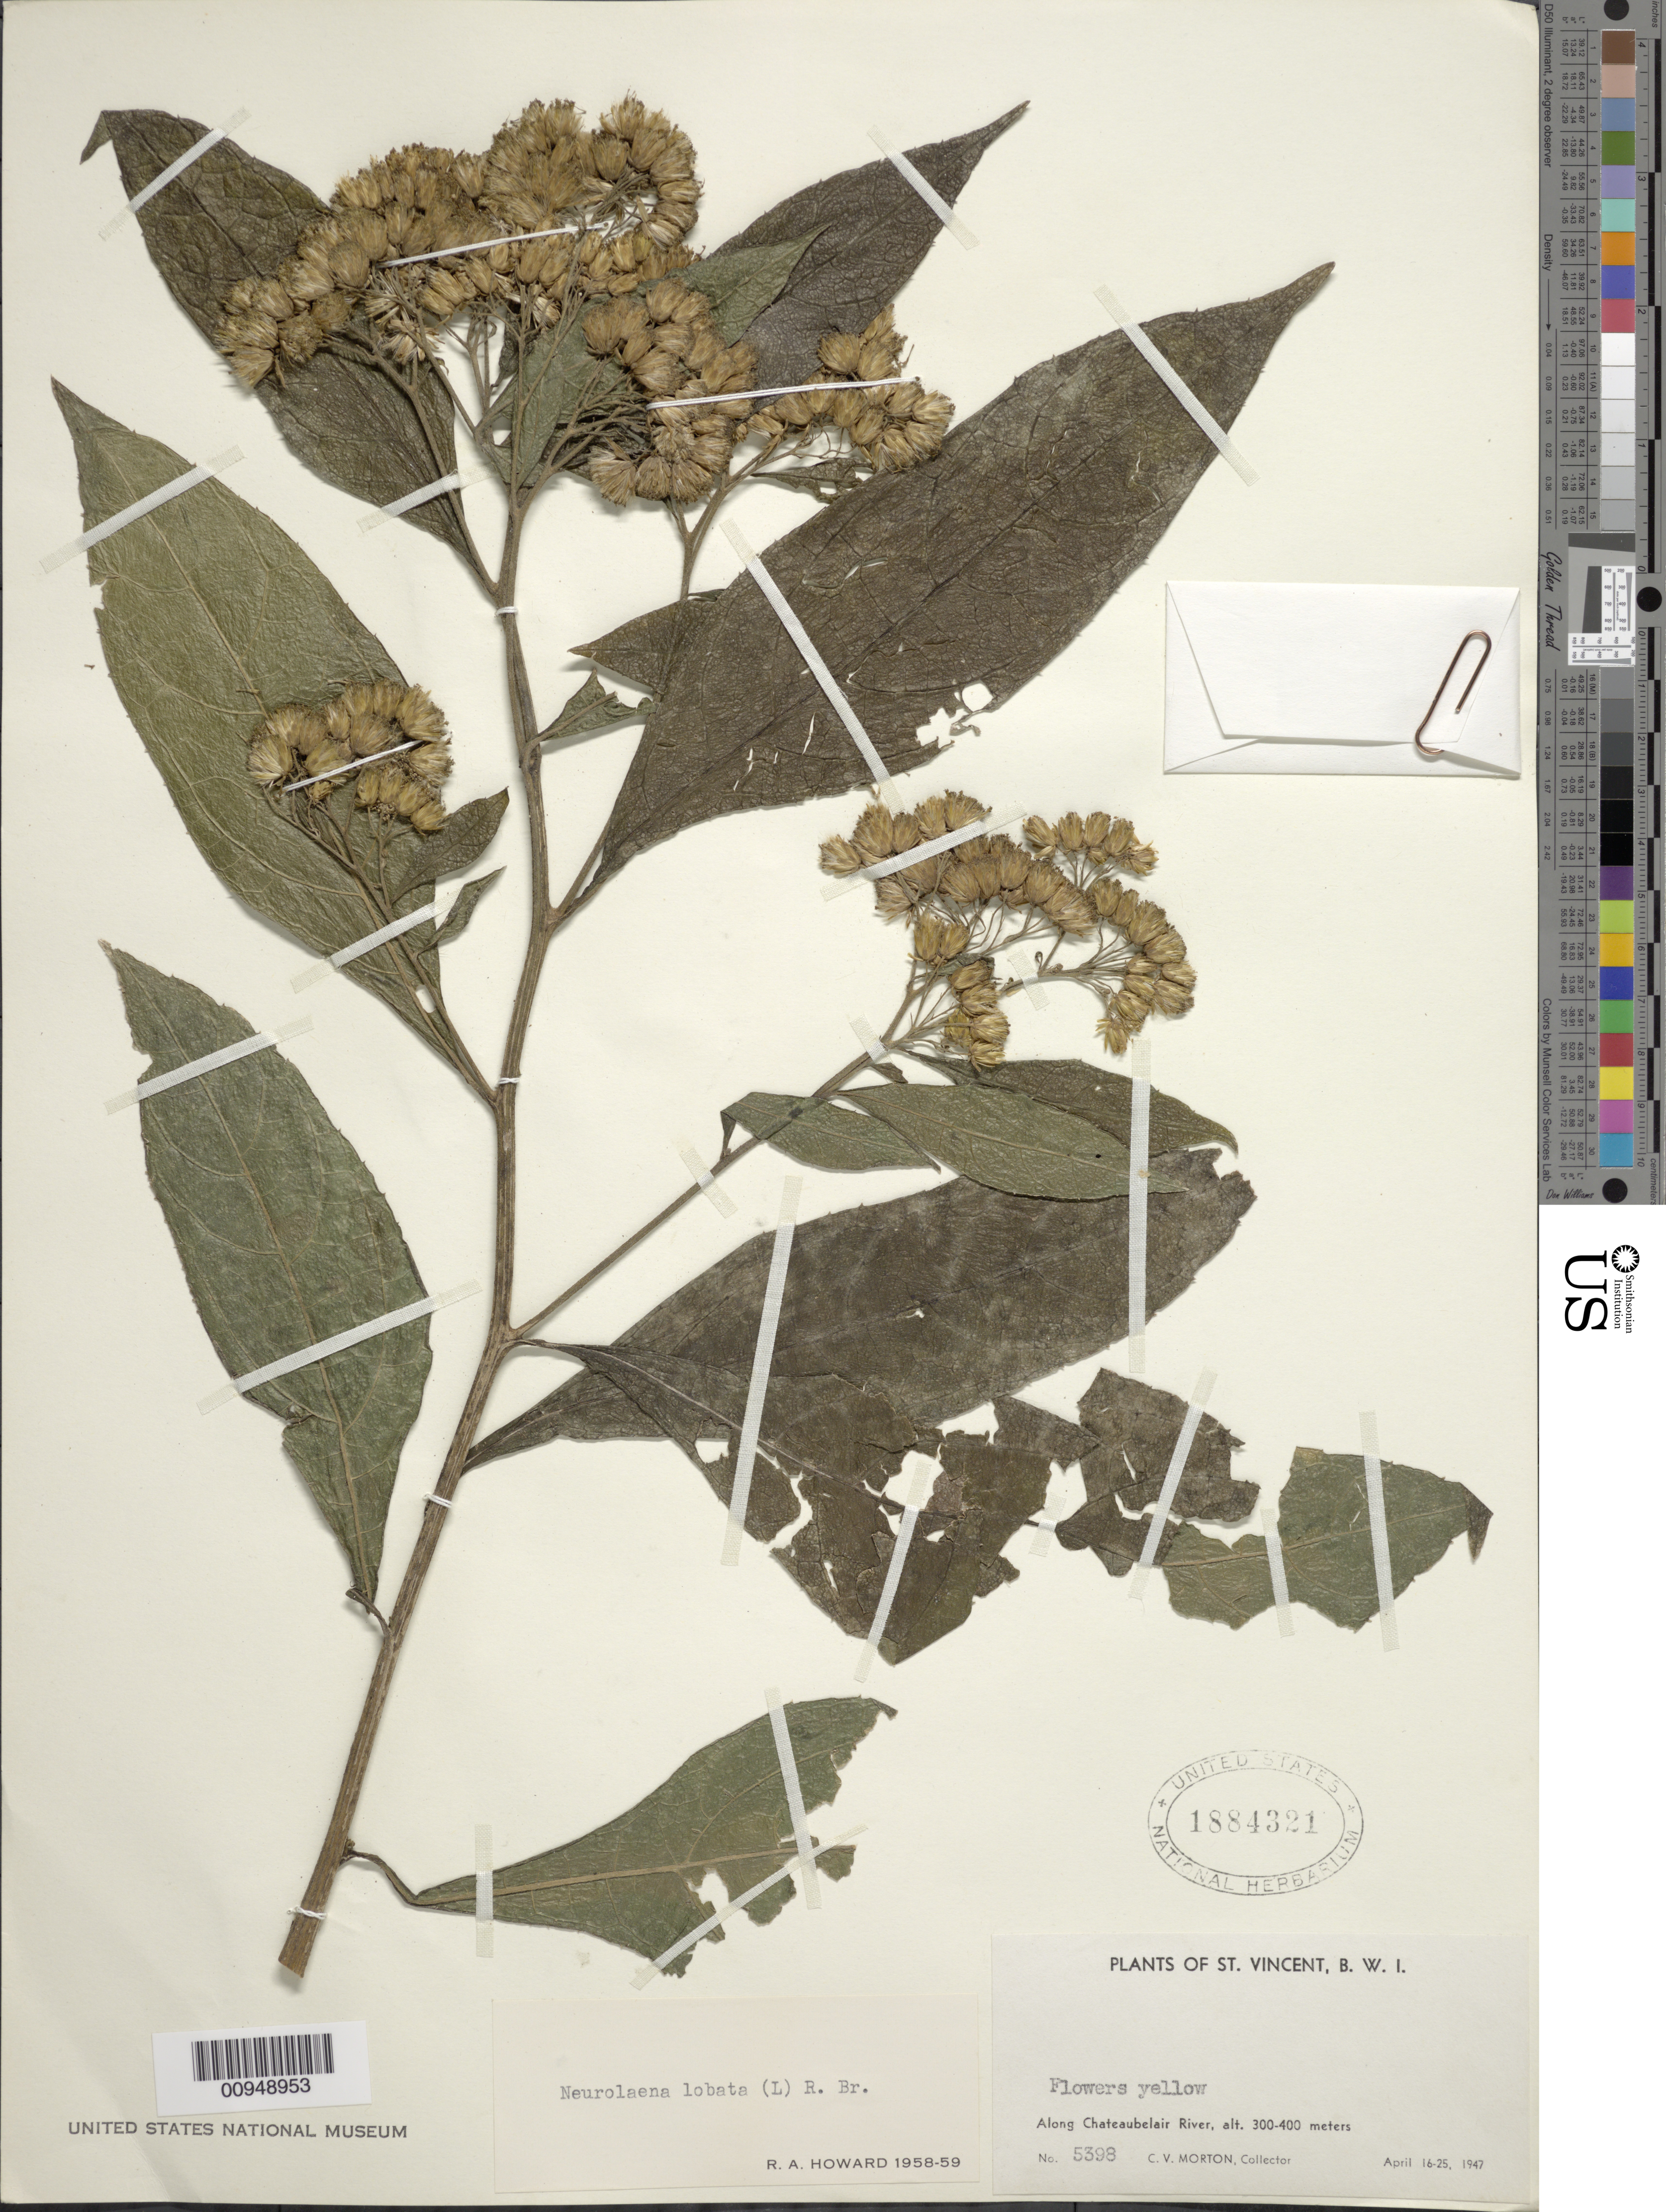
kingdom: Plantae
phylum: Tracheophyta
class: Magnoliopsida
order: Asterales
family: Asteraceae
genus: Neurolaena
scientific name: Neurolaena lobata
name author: (L.) R. Br. ex Cass.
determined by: Howard, R. A.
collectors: C. V. Morton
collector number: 5398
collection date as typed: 16 Apr 1947 to 25 Apr 1947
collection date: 1947-04-16/1947-04-25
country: St. Vincent - Grenadines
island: St. Vincent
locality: Along Chateaubelair River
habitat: Along river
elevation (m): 300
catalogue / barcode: US 1884321